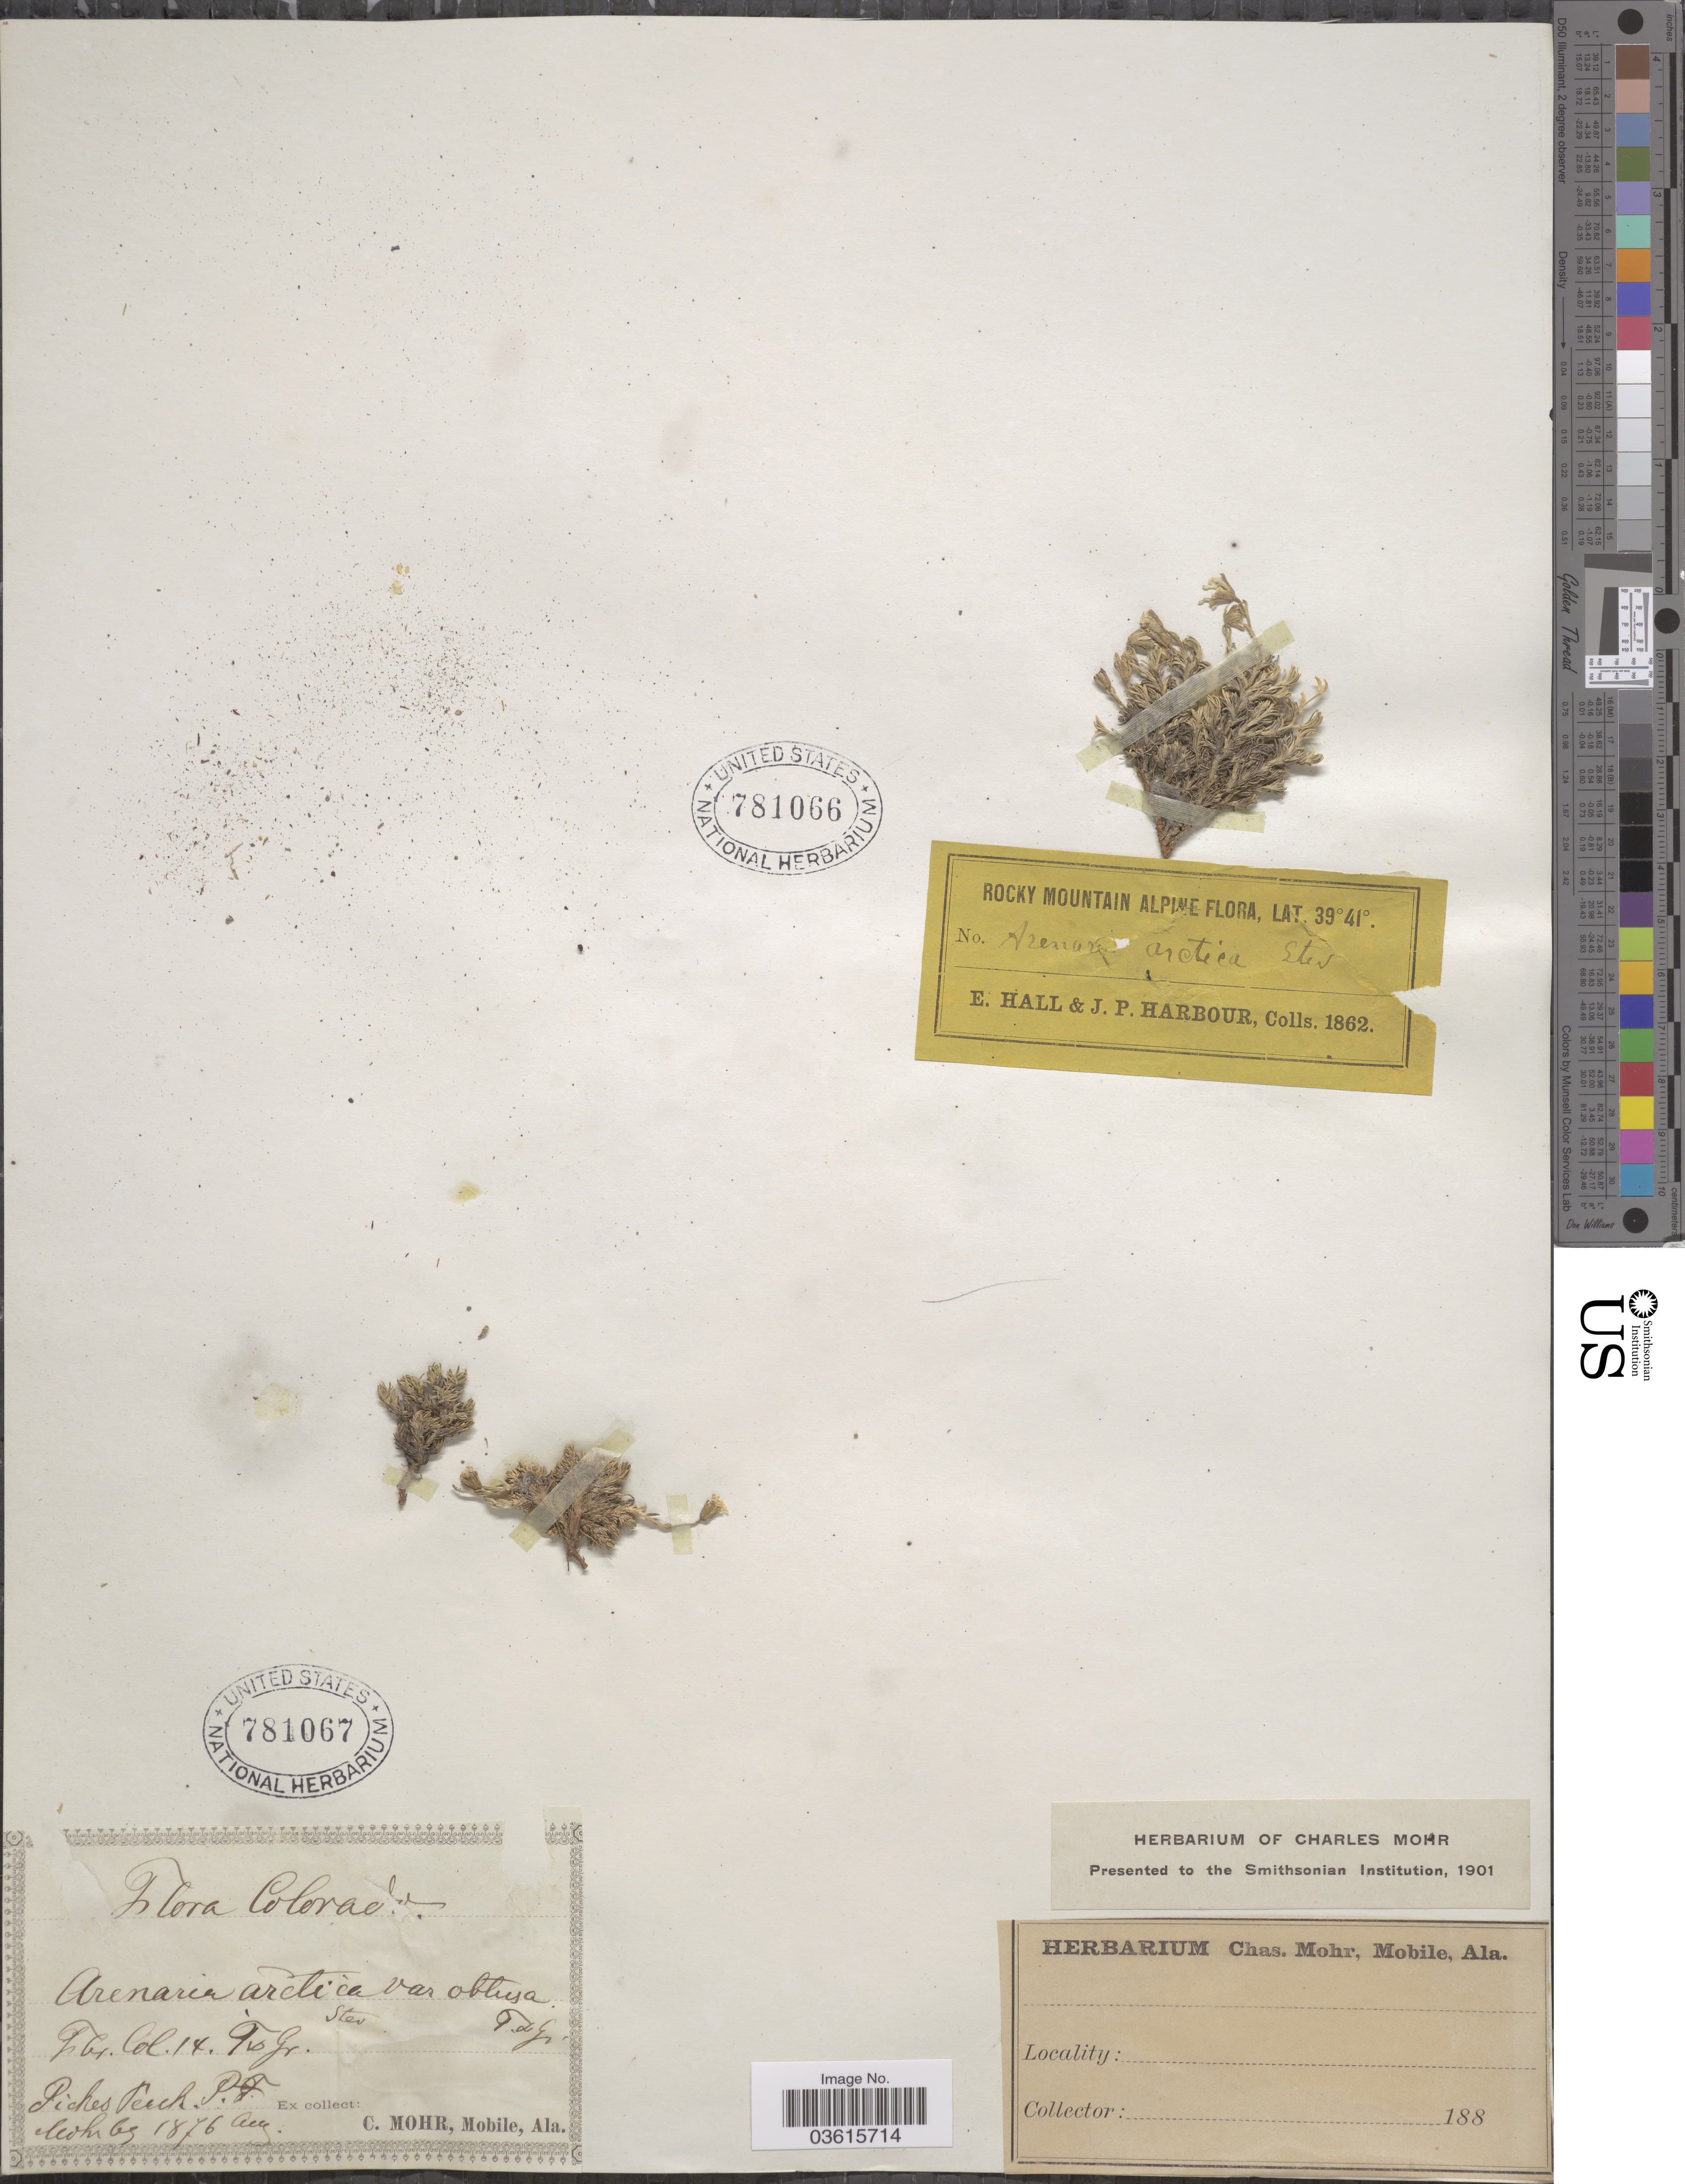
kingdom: Plantae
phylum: Tracheophyta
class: Magnoliopsida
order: Caryophyllales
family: Caryophyllaceae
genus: Cherleria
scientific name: Cherleria obtusiloba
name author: (Rydb.) A.J. Moore & Dillenb.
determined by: Strong, Mark T., (BOT), Smithsonian Institution - National Museum of Natural History (UNITED STATES)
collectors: E. Hall & J. Harbour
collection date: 1862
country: United States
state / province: Colorado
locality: Rocky Mountain Alpine.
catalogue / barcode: US 781066